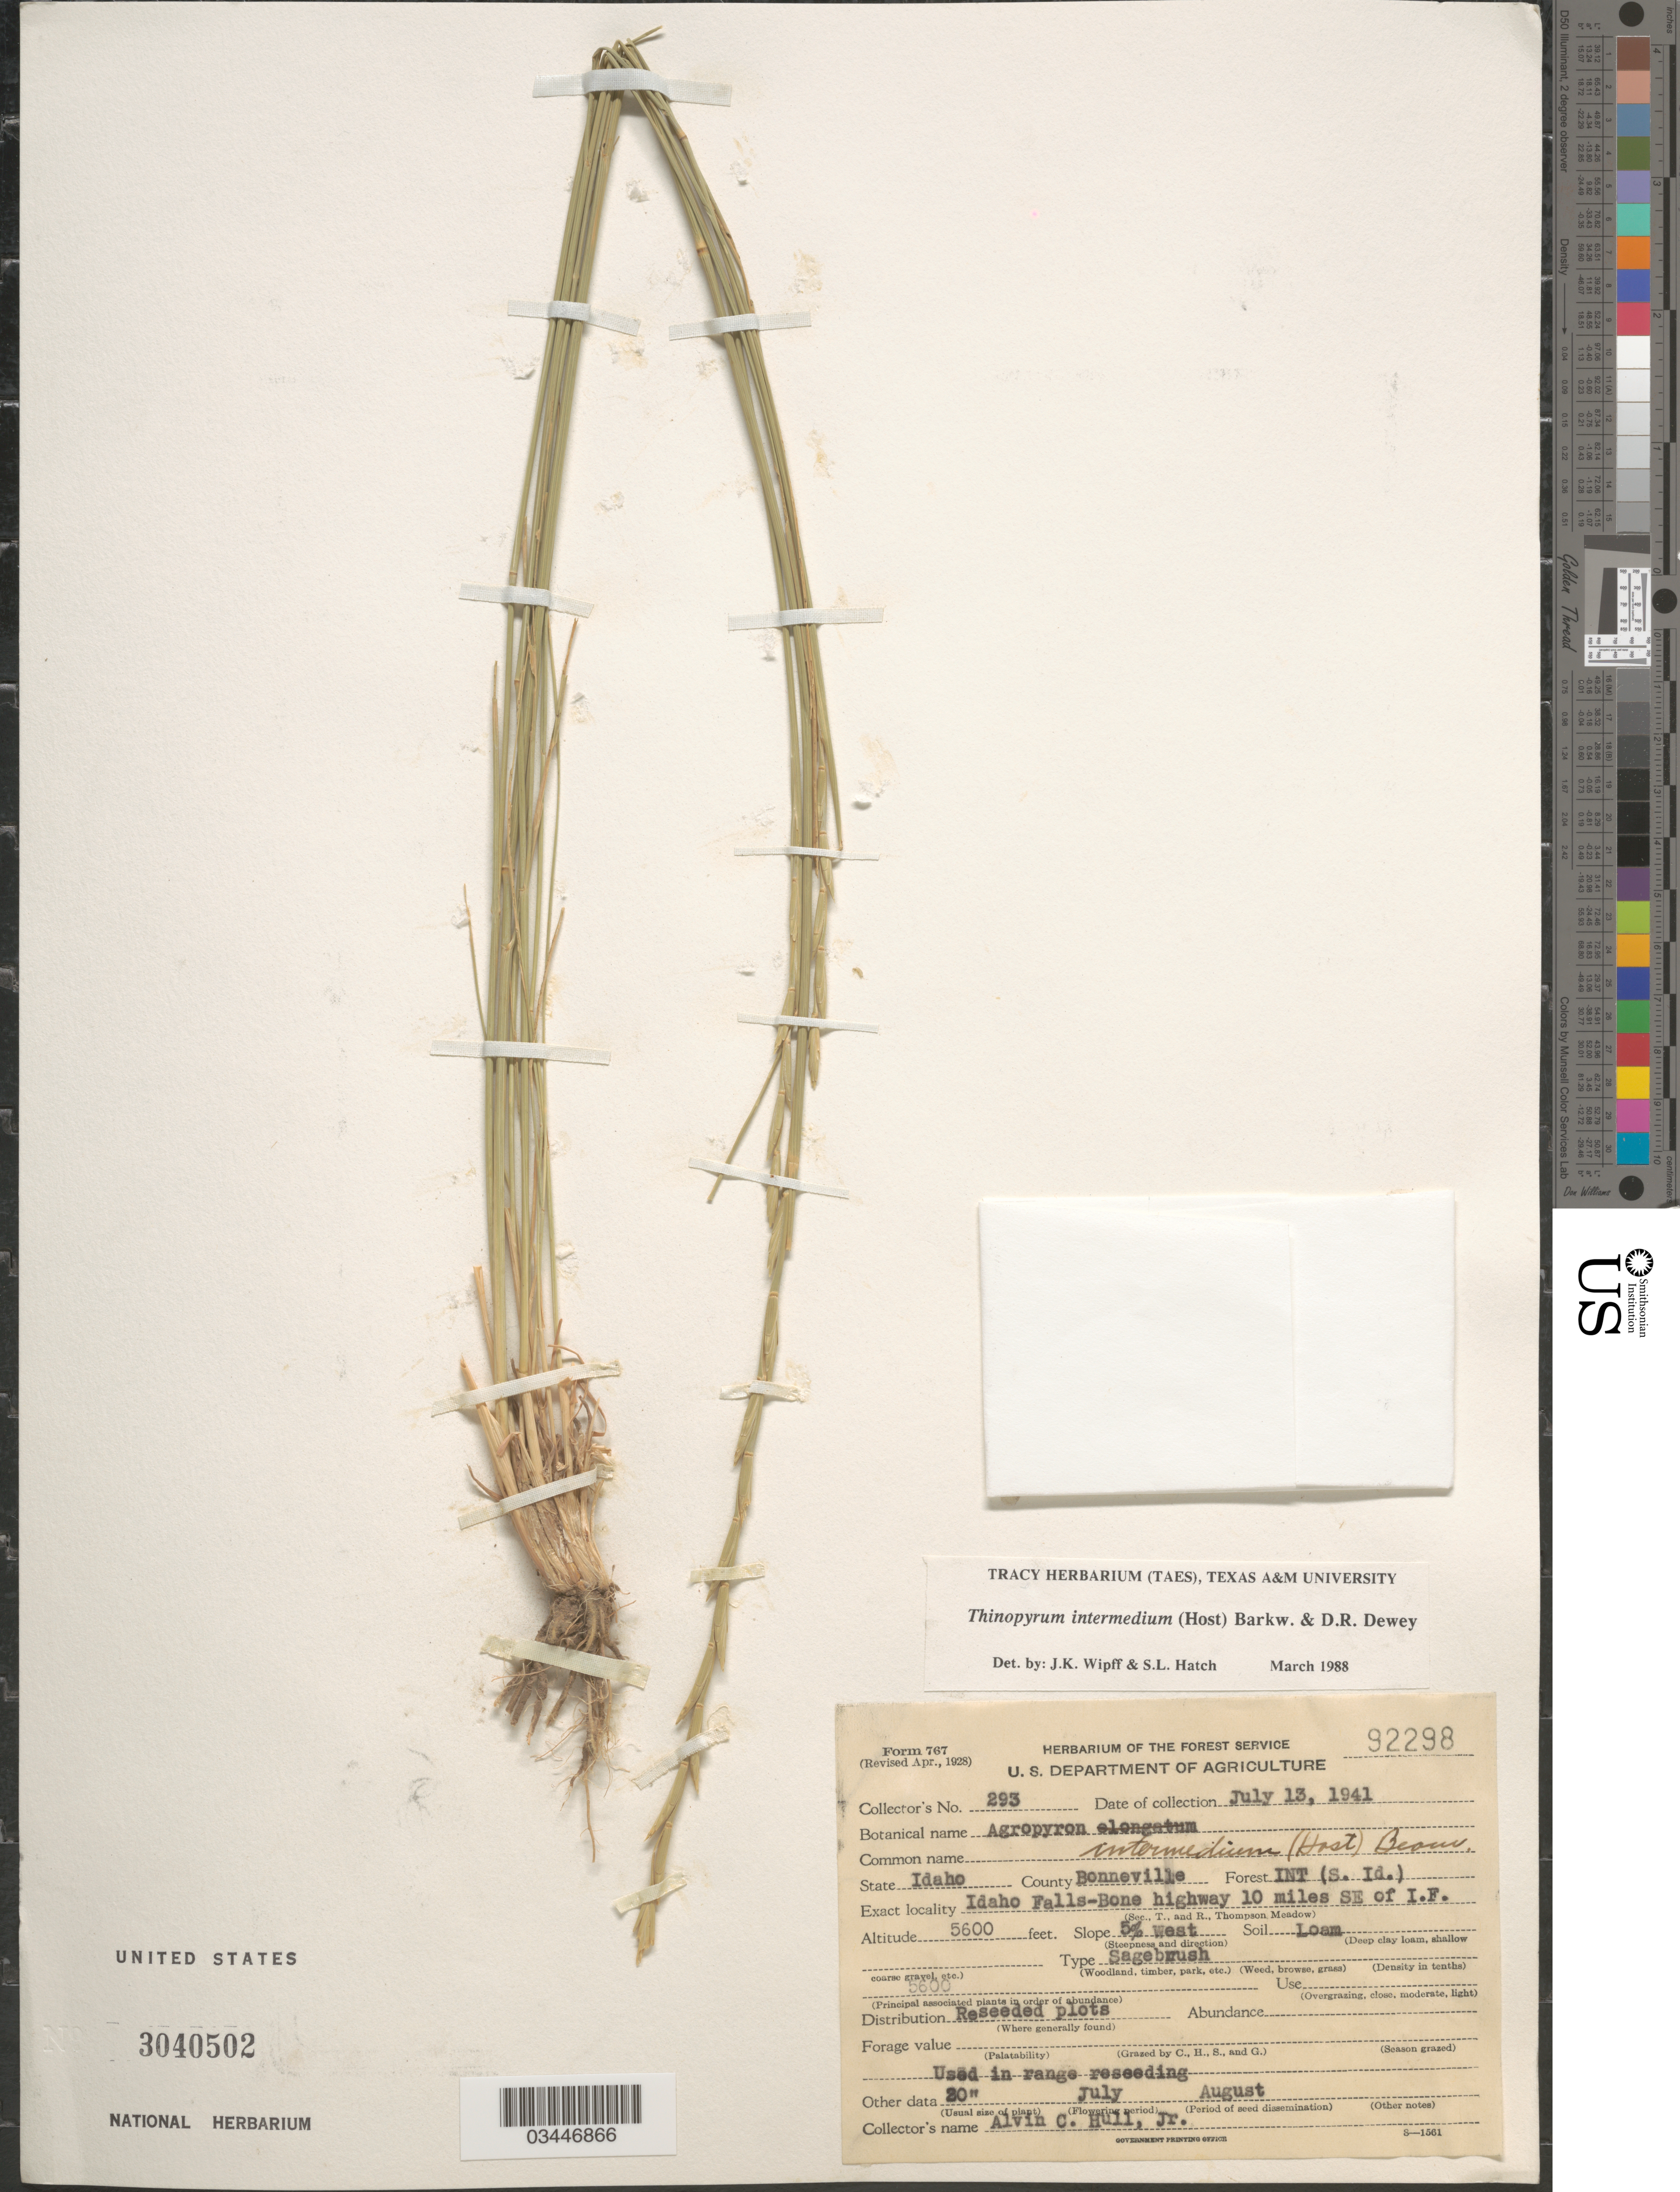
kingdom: Plantae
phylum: Tracheophyta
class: Liliopsida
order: Poales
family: Poaceae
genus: Aegilops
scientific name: Aegilops sp.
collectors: A. Hull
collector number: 293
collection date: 1941-07-13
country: United States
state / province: Idaho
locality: County Bonneville. Forest INT (S. Id.) Idaho Falls-Bone highway 10 miles SE of I.F. Slope 5% west.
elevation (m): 1707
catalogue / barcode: US 3040502